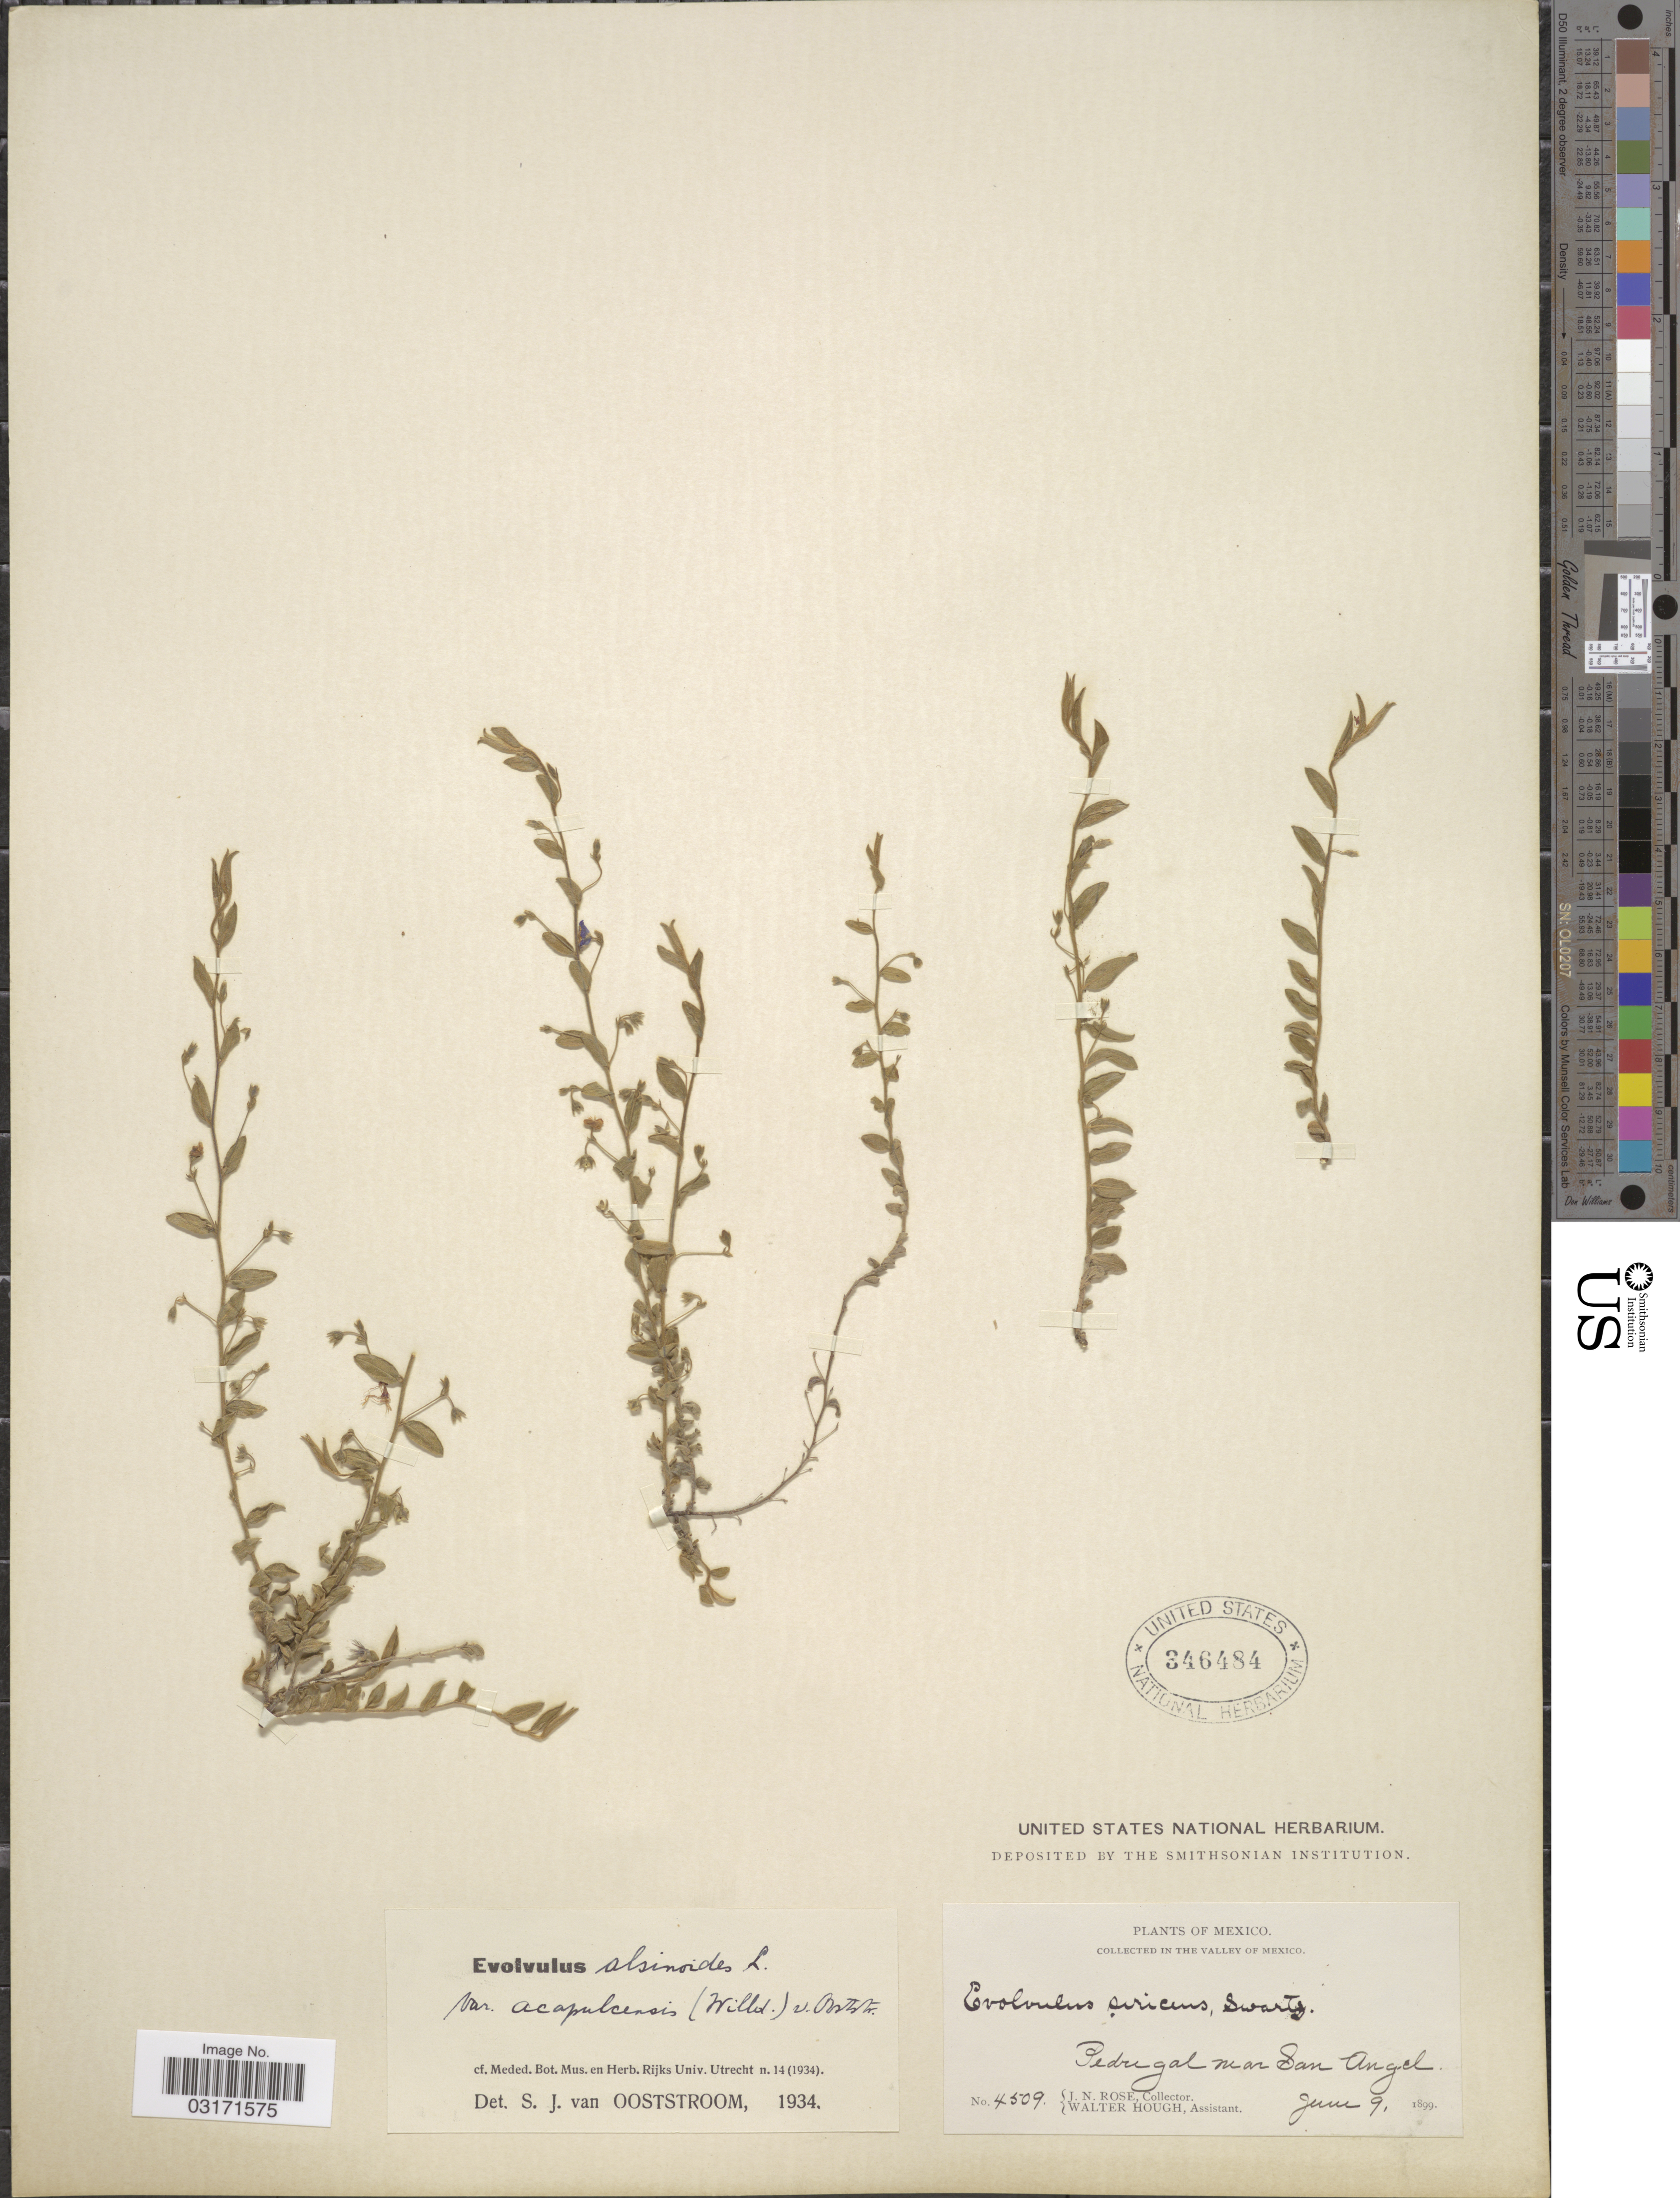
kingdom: Plantae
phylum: Tracheophyta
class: Magnoliopsida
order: Solanales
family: Convolvulaceae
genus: Evolvulus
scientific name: Evolvulus alsinoides var. acapulcensis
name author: (Willd. ex Schult.) Ooststr.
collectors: J. N. Rose & W. Hough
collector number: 4509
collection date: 1899-06-09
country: Mexico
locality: In the valley of Mexico, Pedregal near San Angel.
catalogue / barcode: US 346484